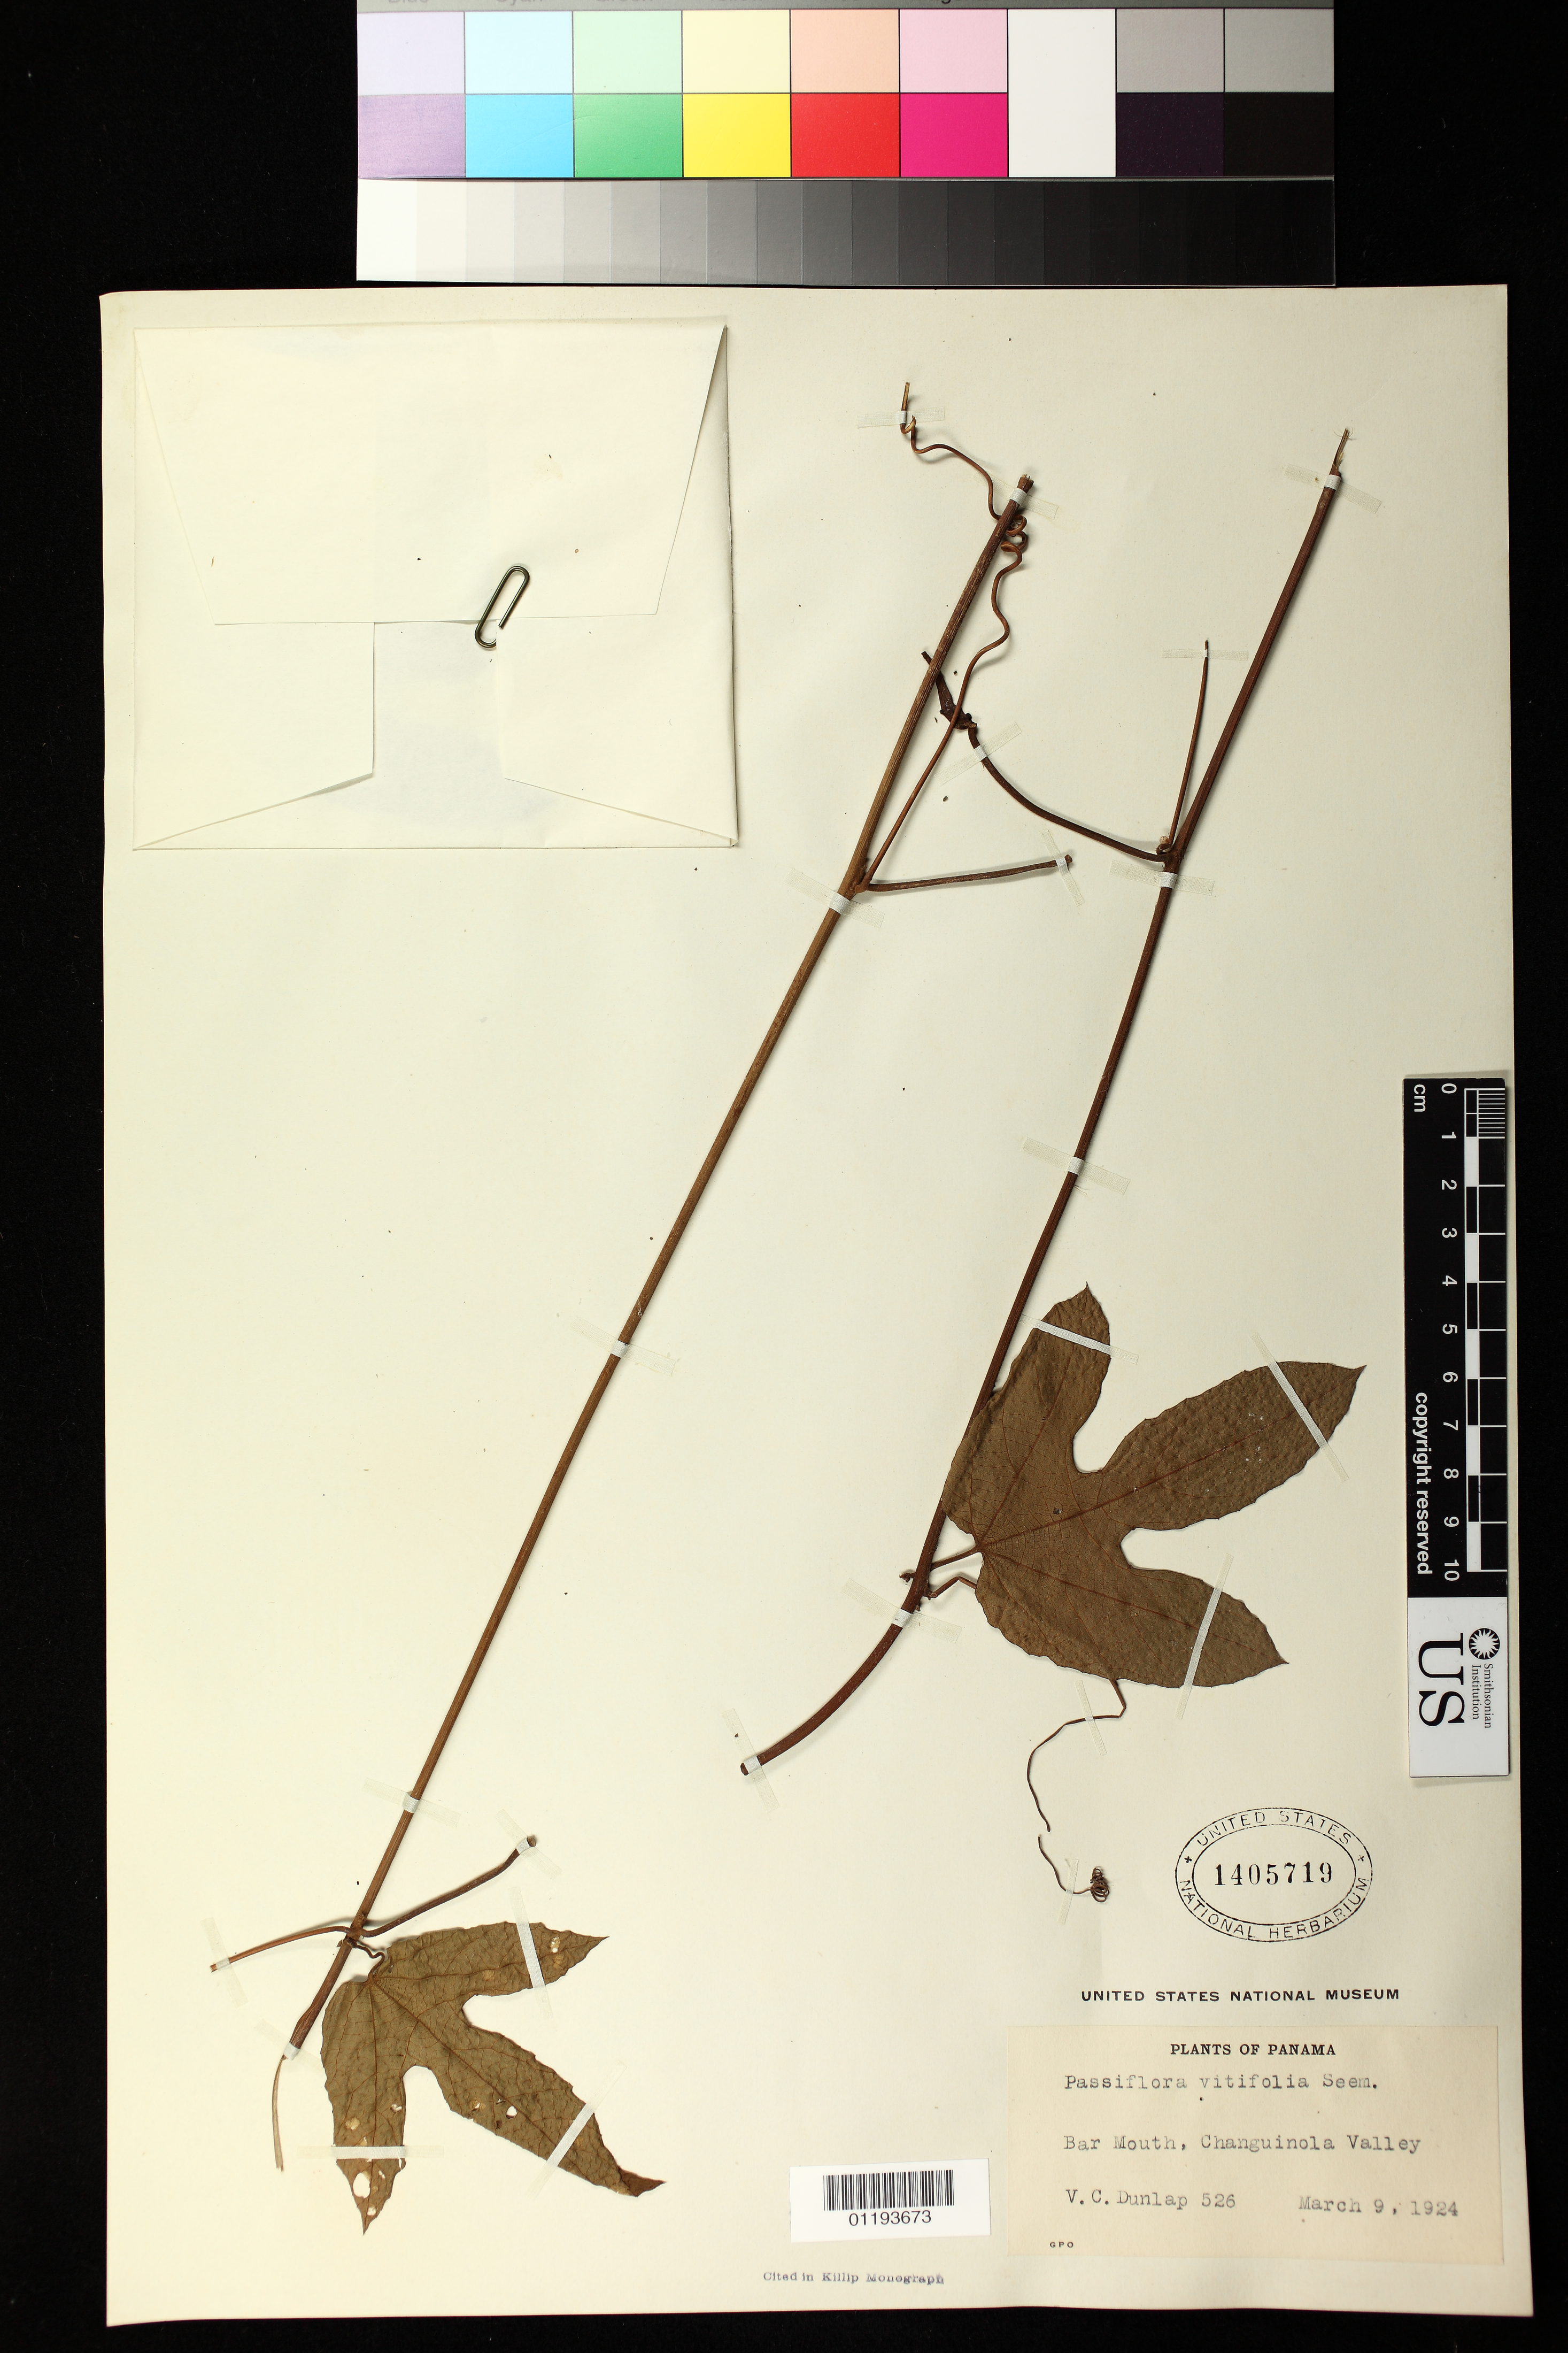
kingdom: Plantae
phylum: Tracheophyta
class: Magnoliopsida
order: Malpighiales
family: Passifloraceae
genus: Passiflora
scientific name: Passiflora vitifolia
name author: Kunth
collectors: V. C. Dunlap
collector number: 526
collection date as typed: Mar 9 1924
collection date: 1924-03-09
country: Panama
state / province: Bocas del Toro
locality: Bar Mouth, Changuinola Valley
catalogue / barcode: US 1405719